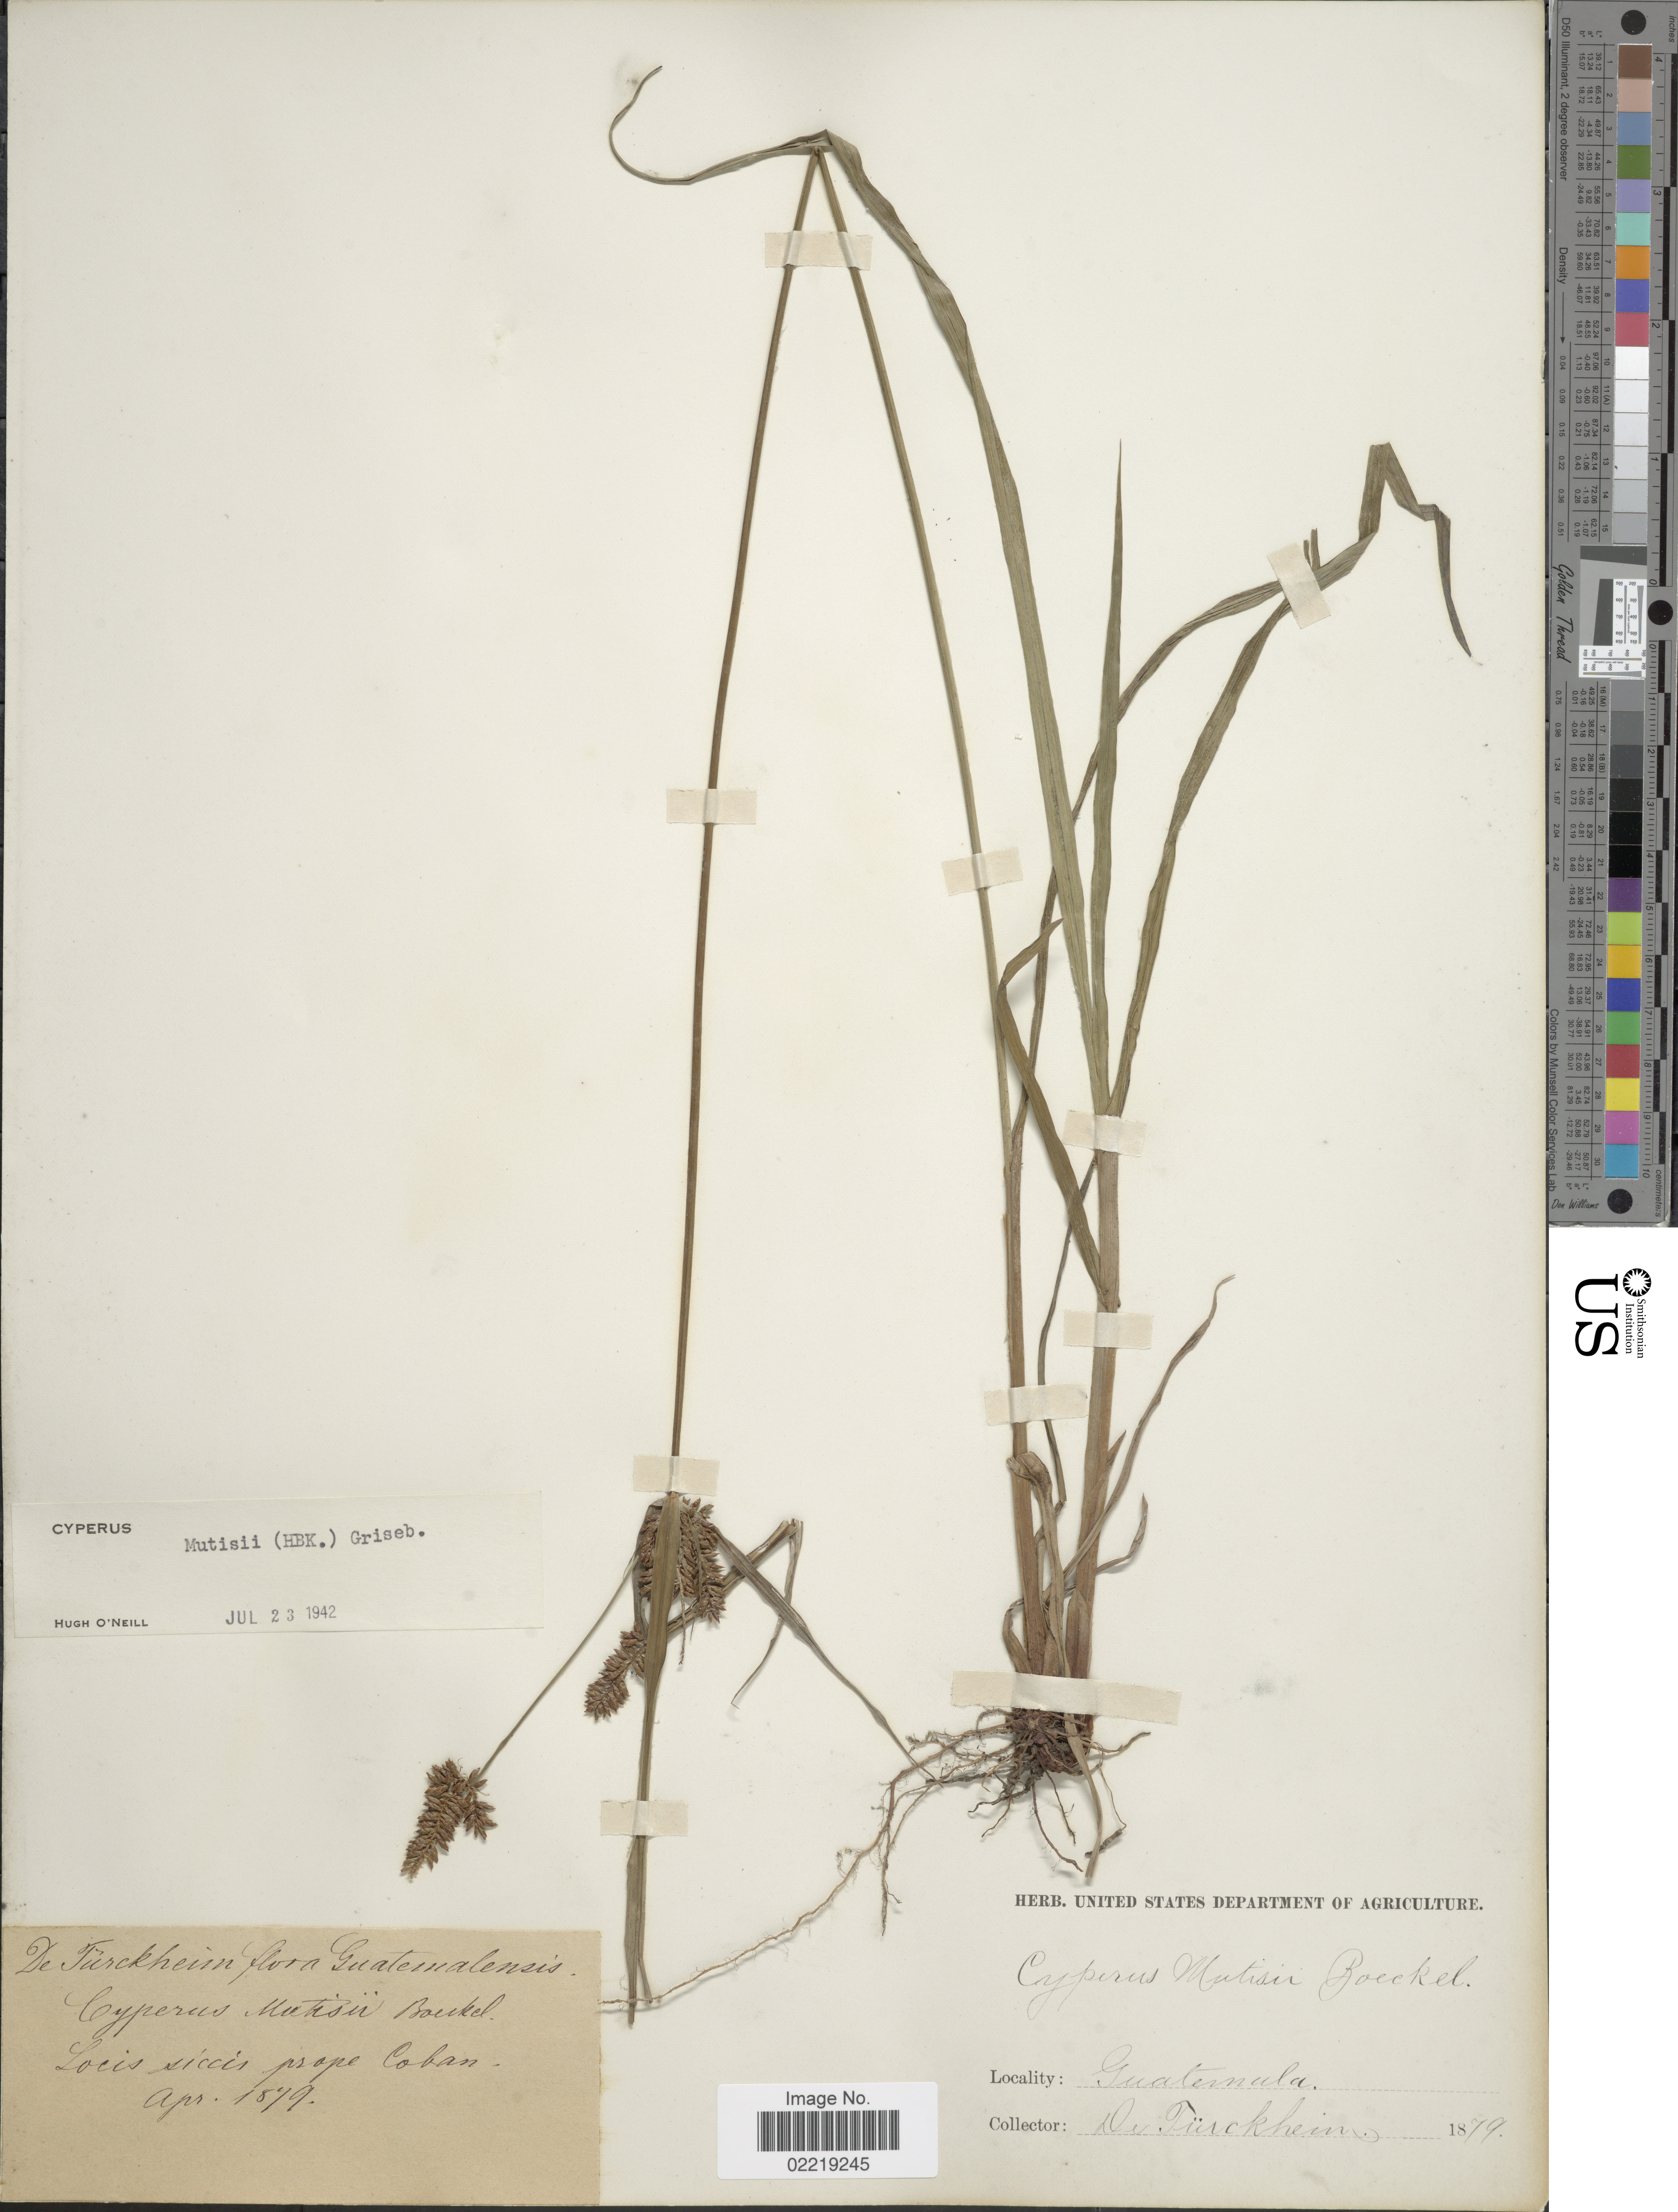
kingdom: Plantae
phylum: Tracheophyta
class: Liliopsida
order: Poales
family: Cyperaceae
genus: Cyperus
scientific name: Cyperus mutisii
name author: (Kunth) Andersson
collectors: -. De Türckheim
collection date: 1879-04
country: Guatemala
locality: Locis siccis prope Coban